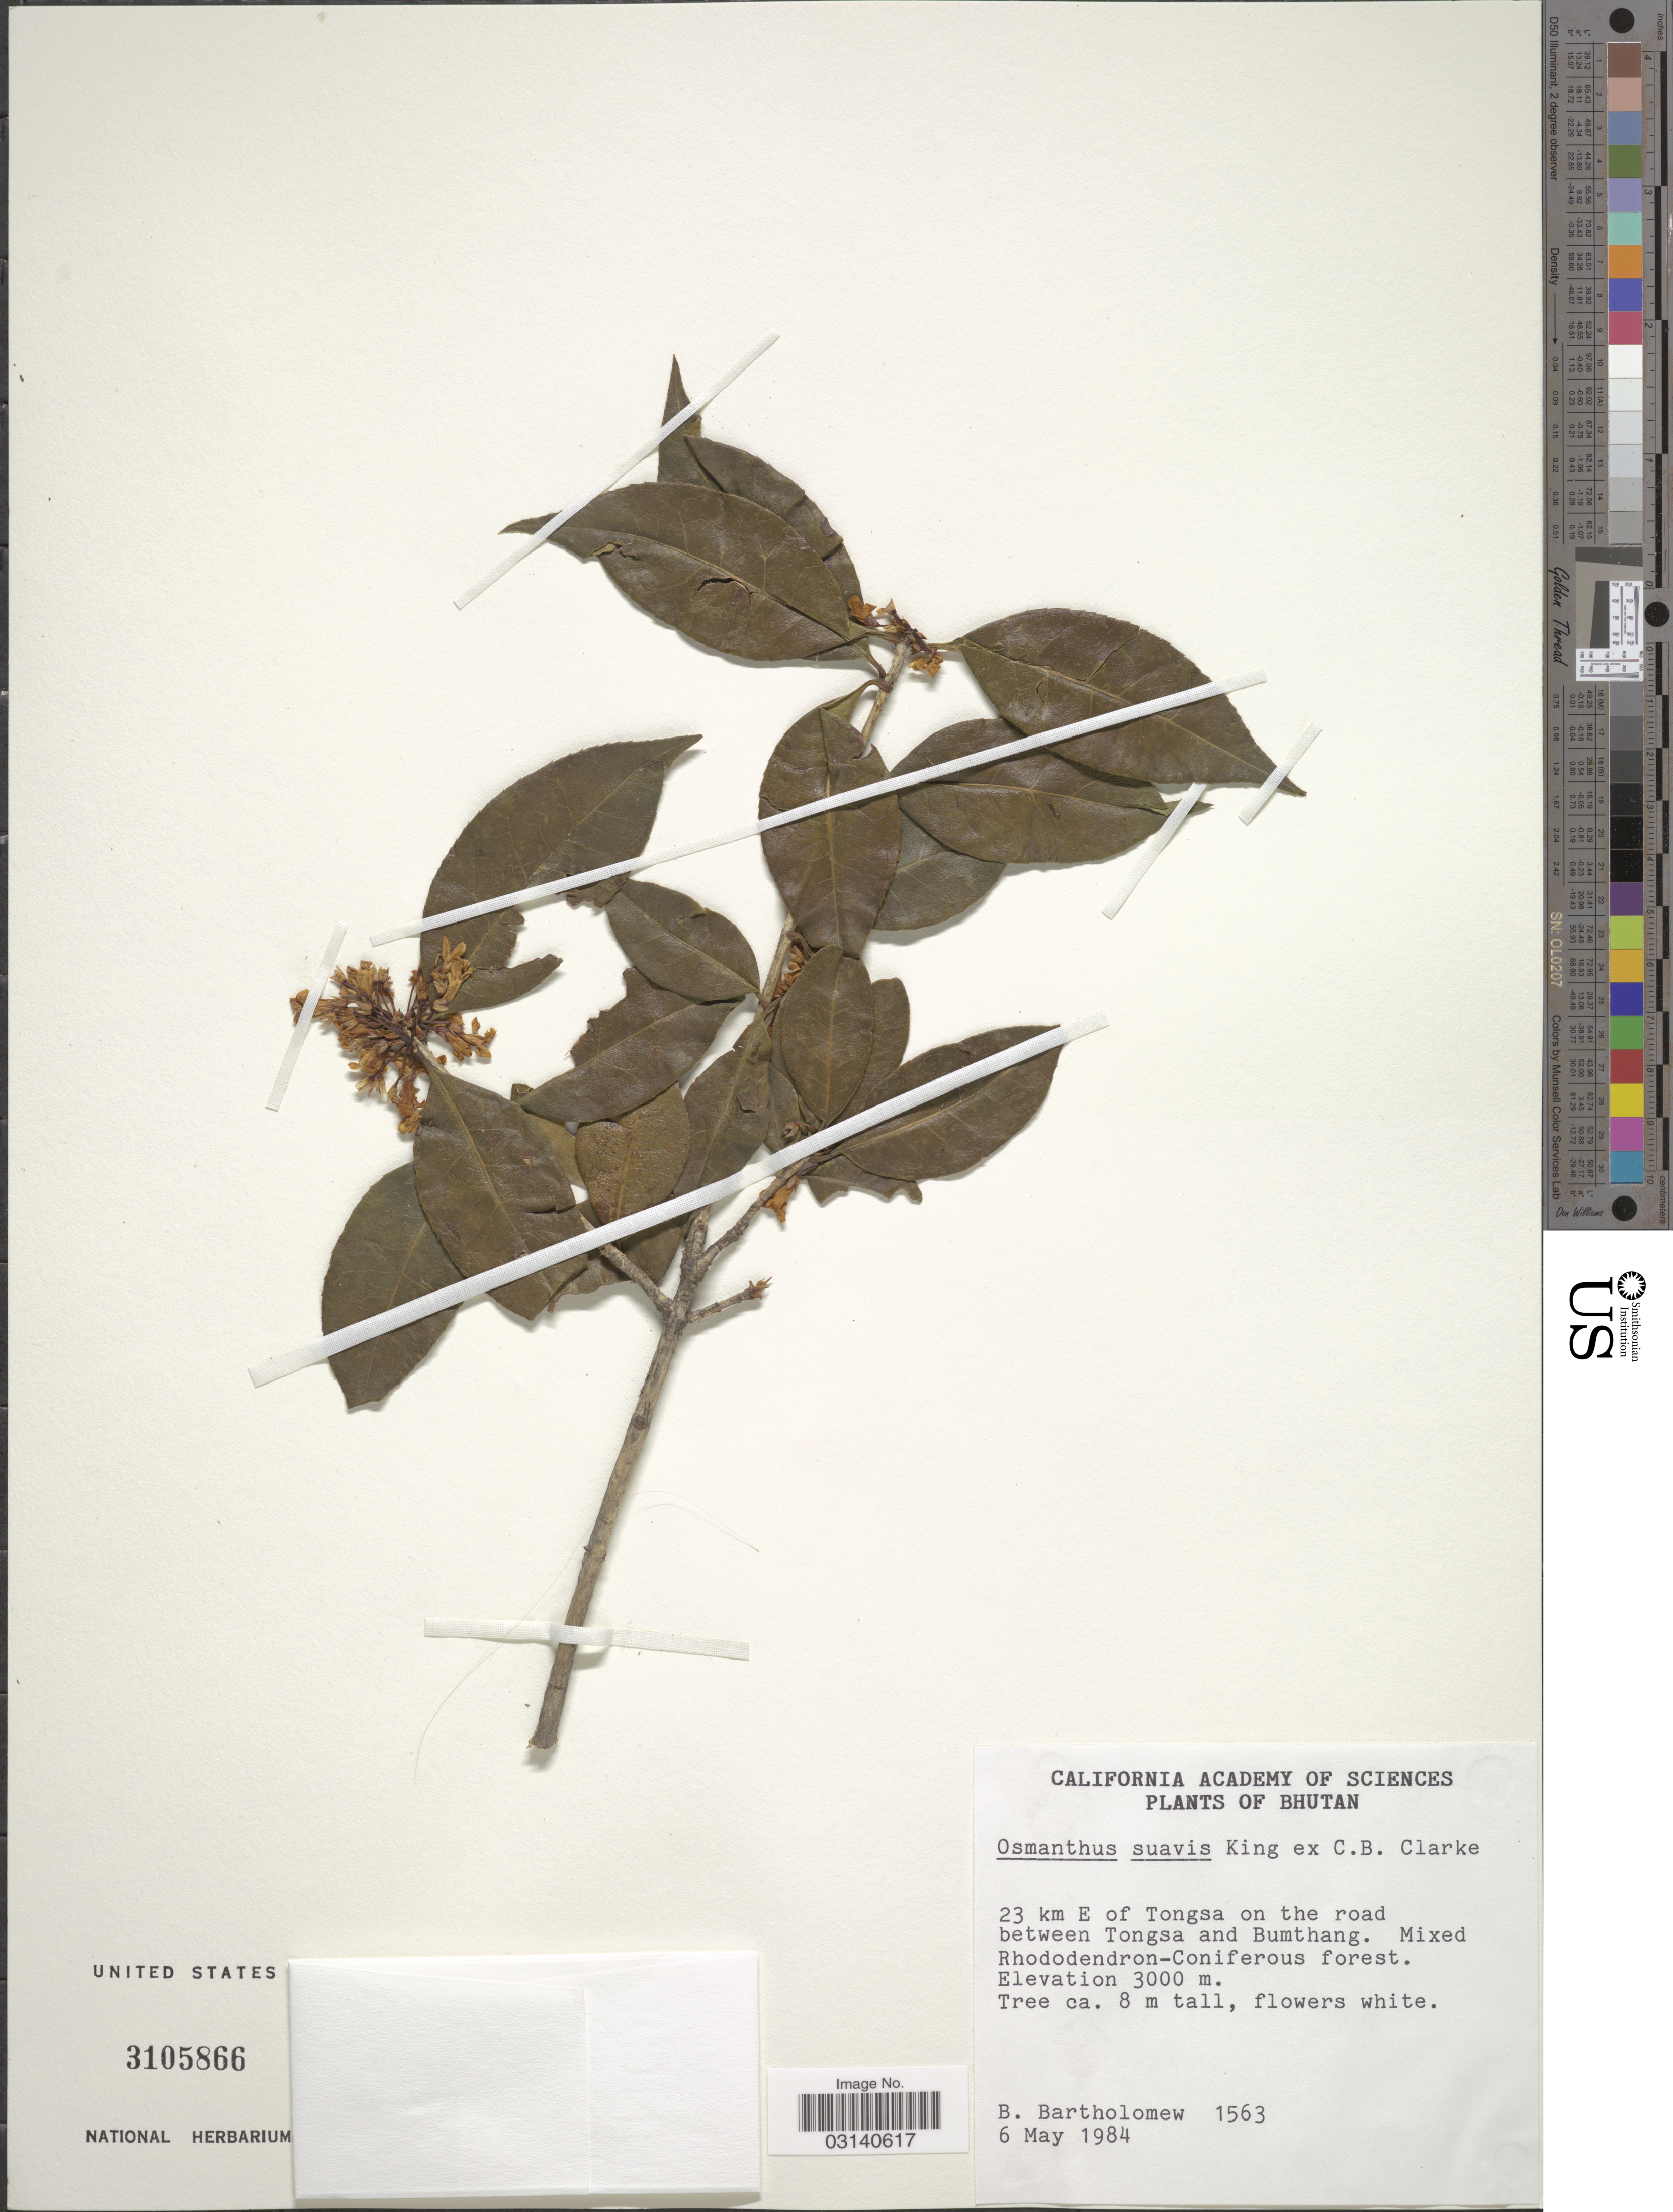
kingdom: Plantae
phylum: Tracheophyta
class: Magnoliopsida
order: Lamiales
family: Oleaceae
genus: Osmanthus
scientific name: Osmanthus suavis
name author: King ex C.B. Clarke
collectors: B. Bartholomew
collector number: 1563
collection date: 1984-05-06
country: Bhutan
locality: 23 km E of Tongsa on the road between Tongsa and Bumthang.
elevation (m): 3000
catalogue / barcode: US 3105866